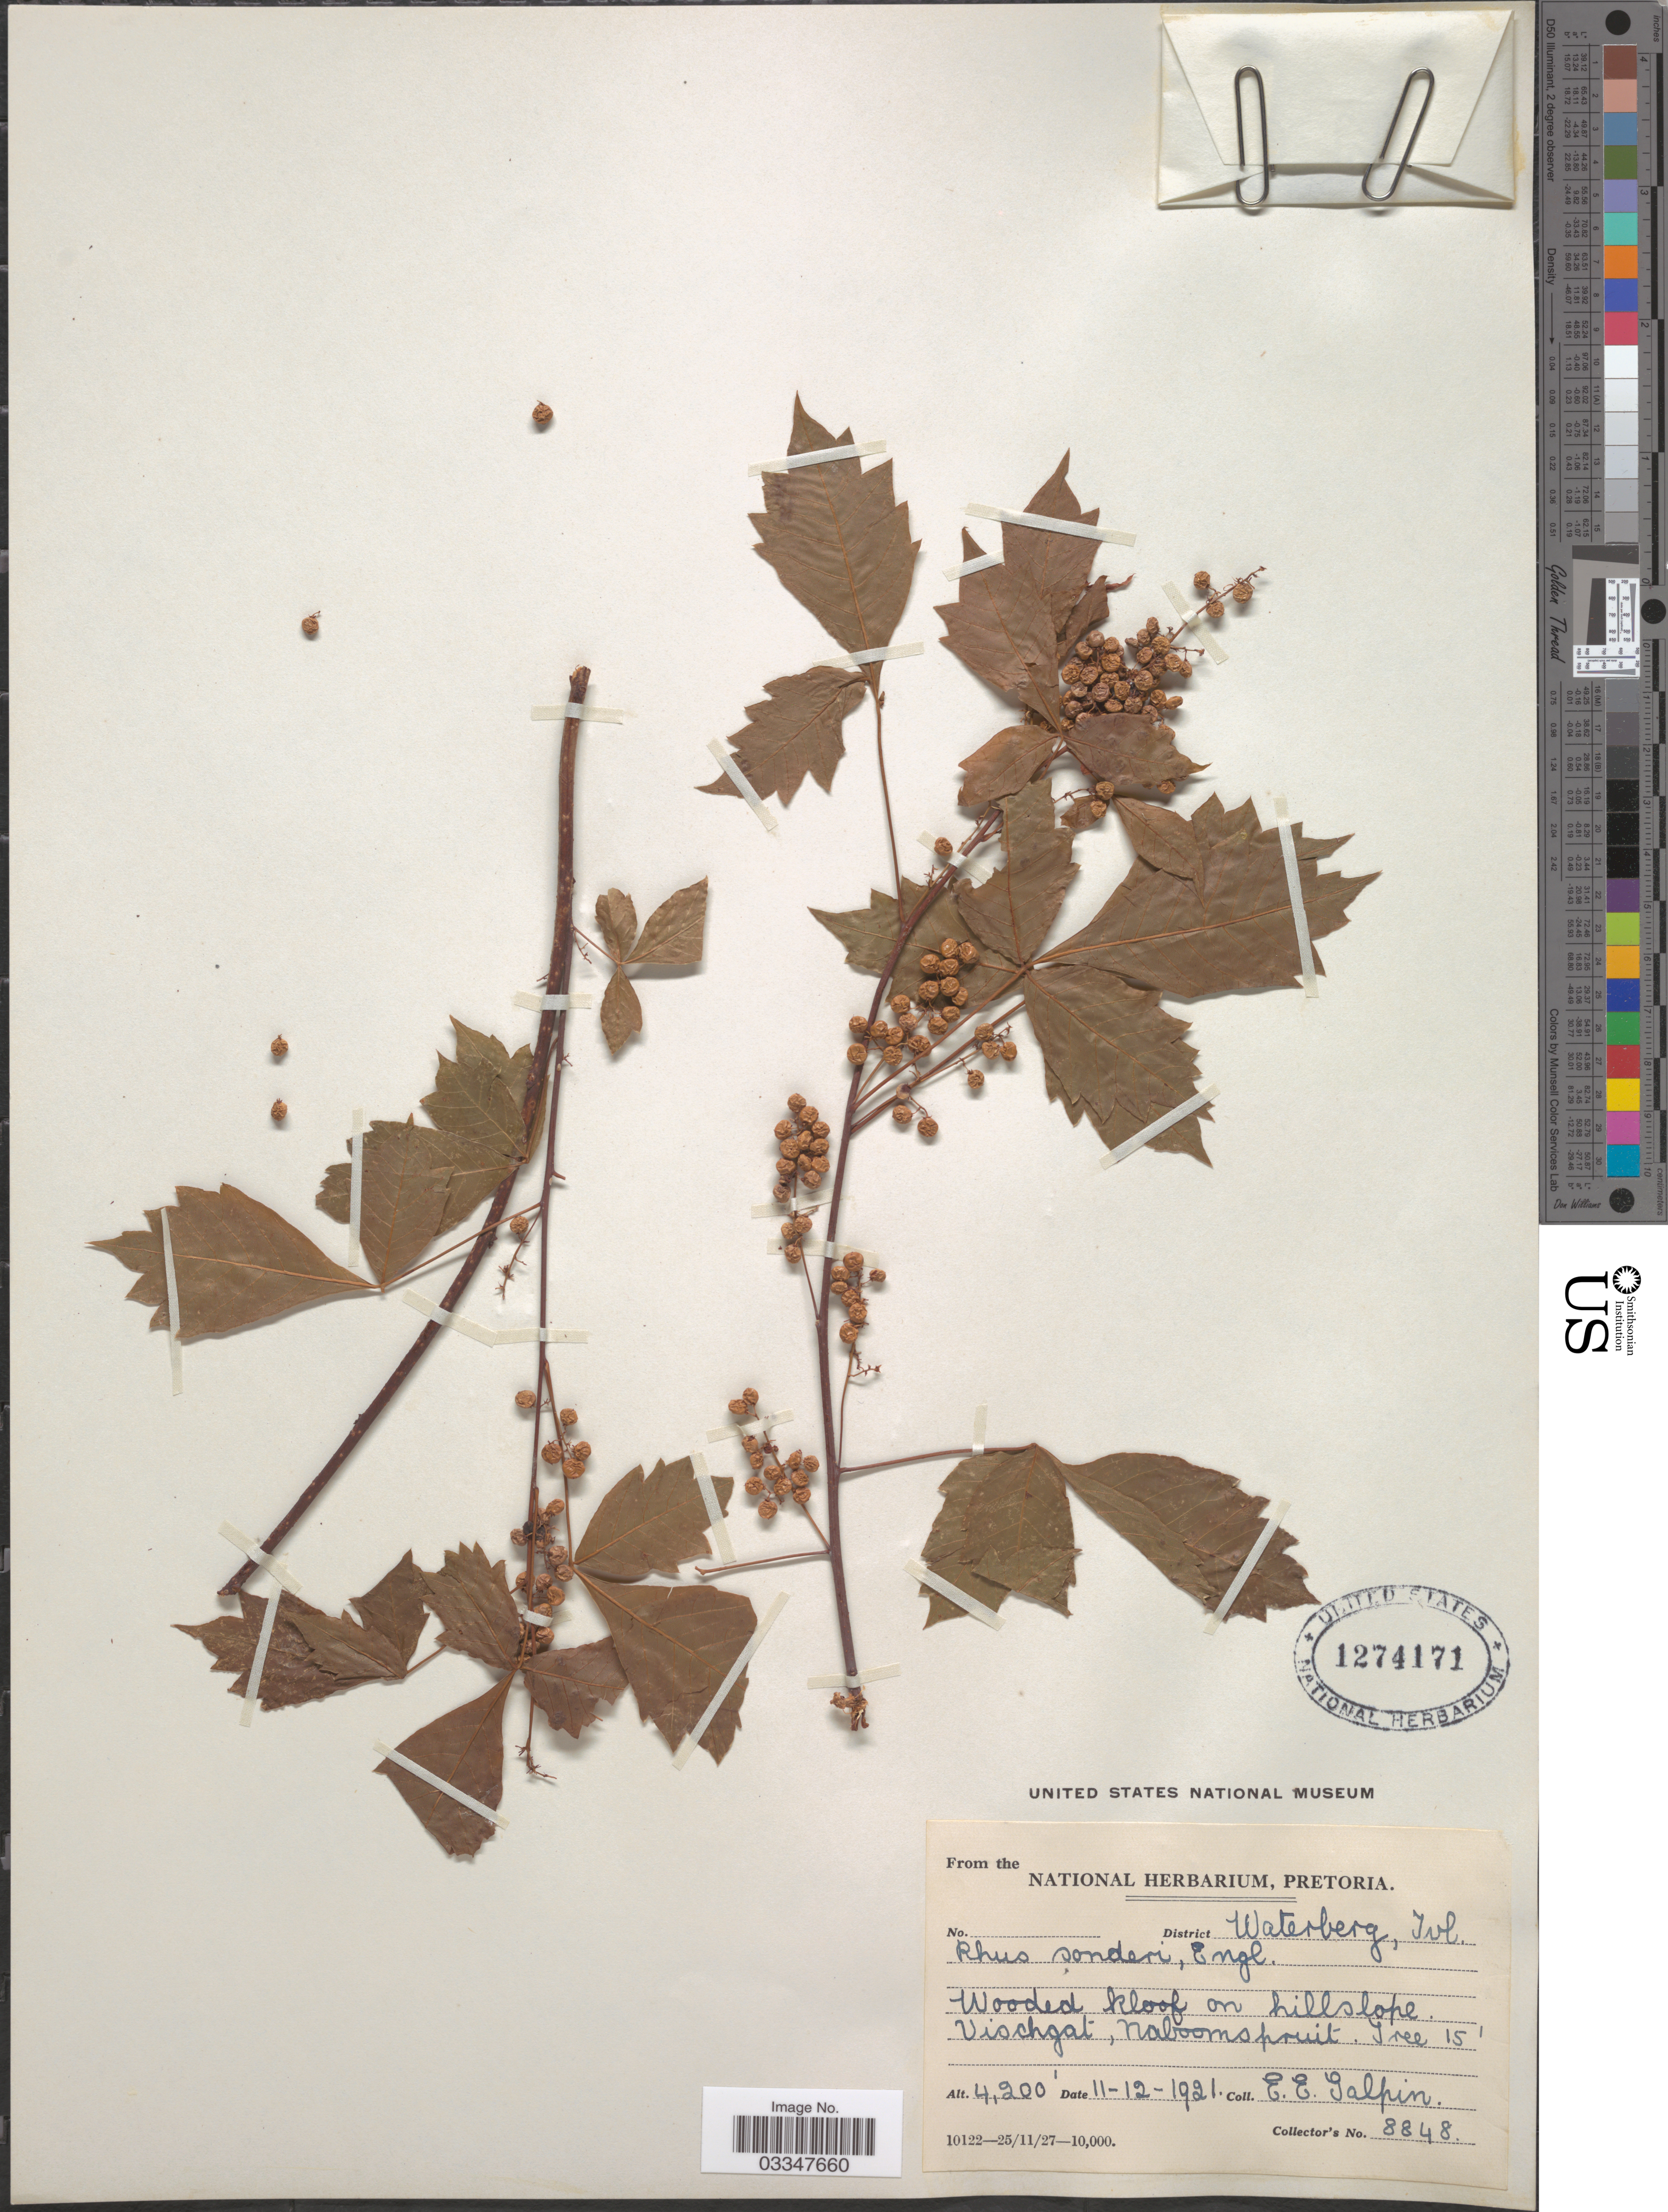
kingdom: Plantae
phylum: Tracheophyta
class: Magnoliopsida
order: Sapindales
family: Anacardiaceae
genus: Rhus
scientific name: Rhus sonderi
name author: Engl.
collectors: E. Galpin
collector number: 8848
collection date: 1921-12-11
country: South Africa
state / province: Limpopo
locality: District Waterberg, Tvl. Vischgat, Naboomspruit.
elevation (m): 1280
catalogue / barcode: US 1274171